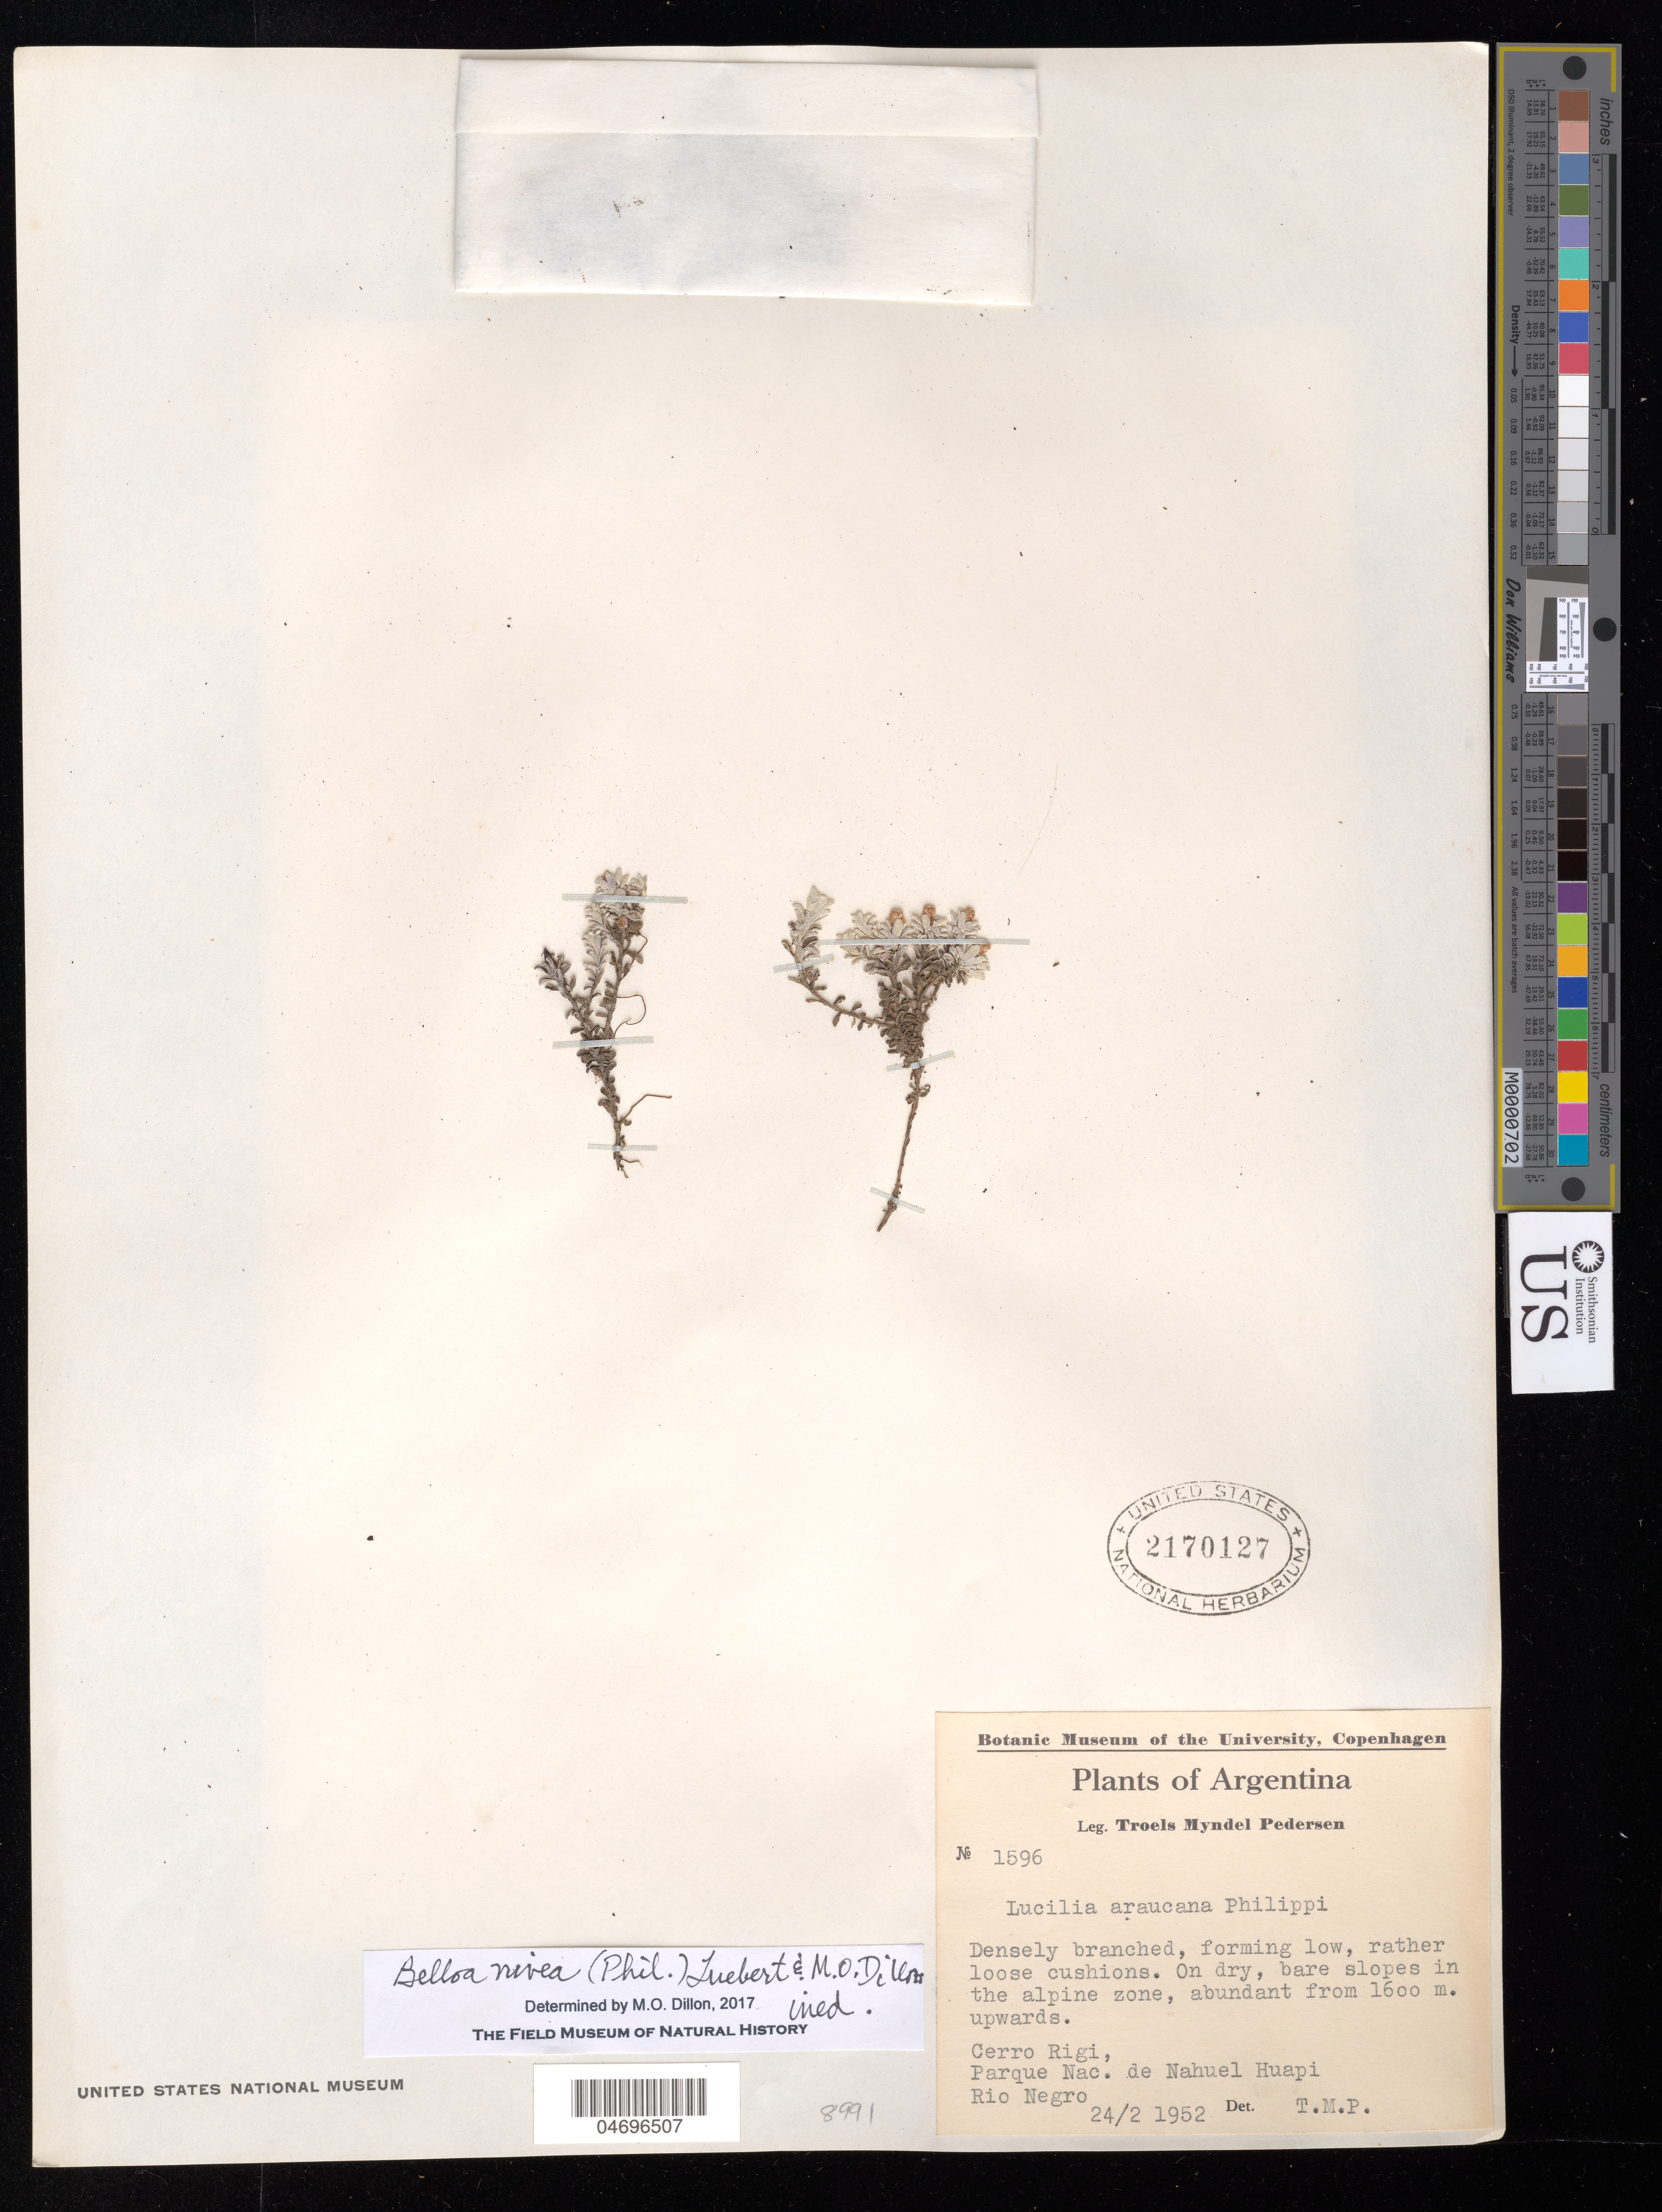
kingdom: Plantae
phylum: Tracheophyta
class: Magnoliopsida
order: Asterales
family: Asteraceae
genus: Belloa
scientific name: Belloa nivea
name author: (Phil.) & Dillon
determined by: Dillon, M. O.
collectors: T. M. Pedersen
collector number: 1596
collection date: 1952-02-24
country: Argentina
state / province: Río Negro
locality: Cerro Rigi, Parque Nac. de Nahuel Huapi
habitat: On dry, bare slopes in the alpine zone,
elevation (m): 1600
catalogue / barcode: US 2170127